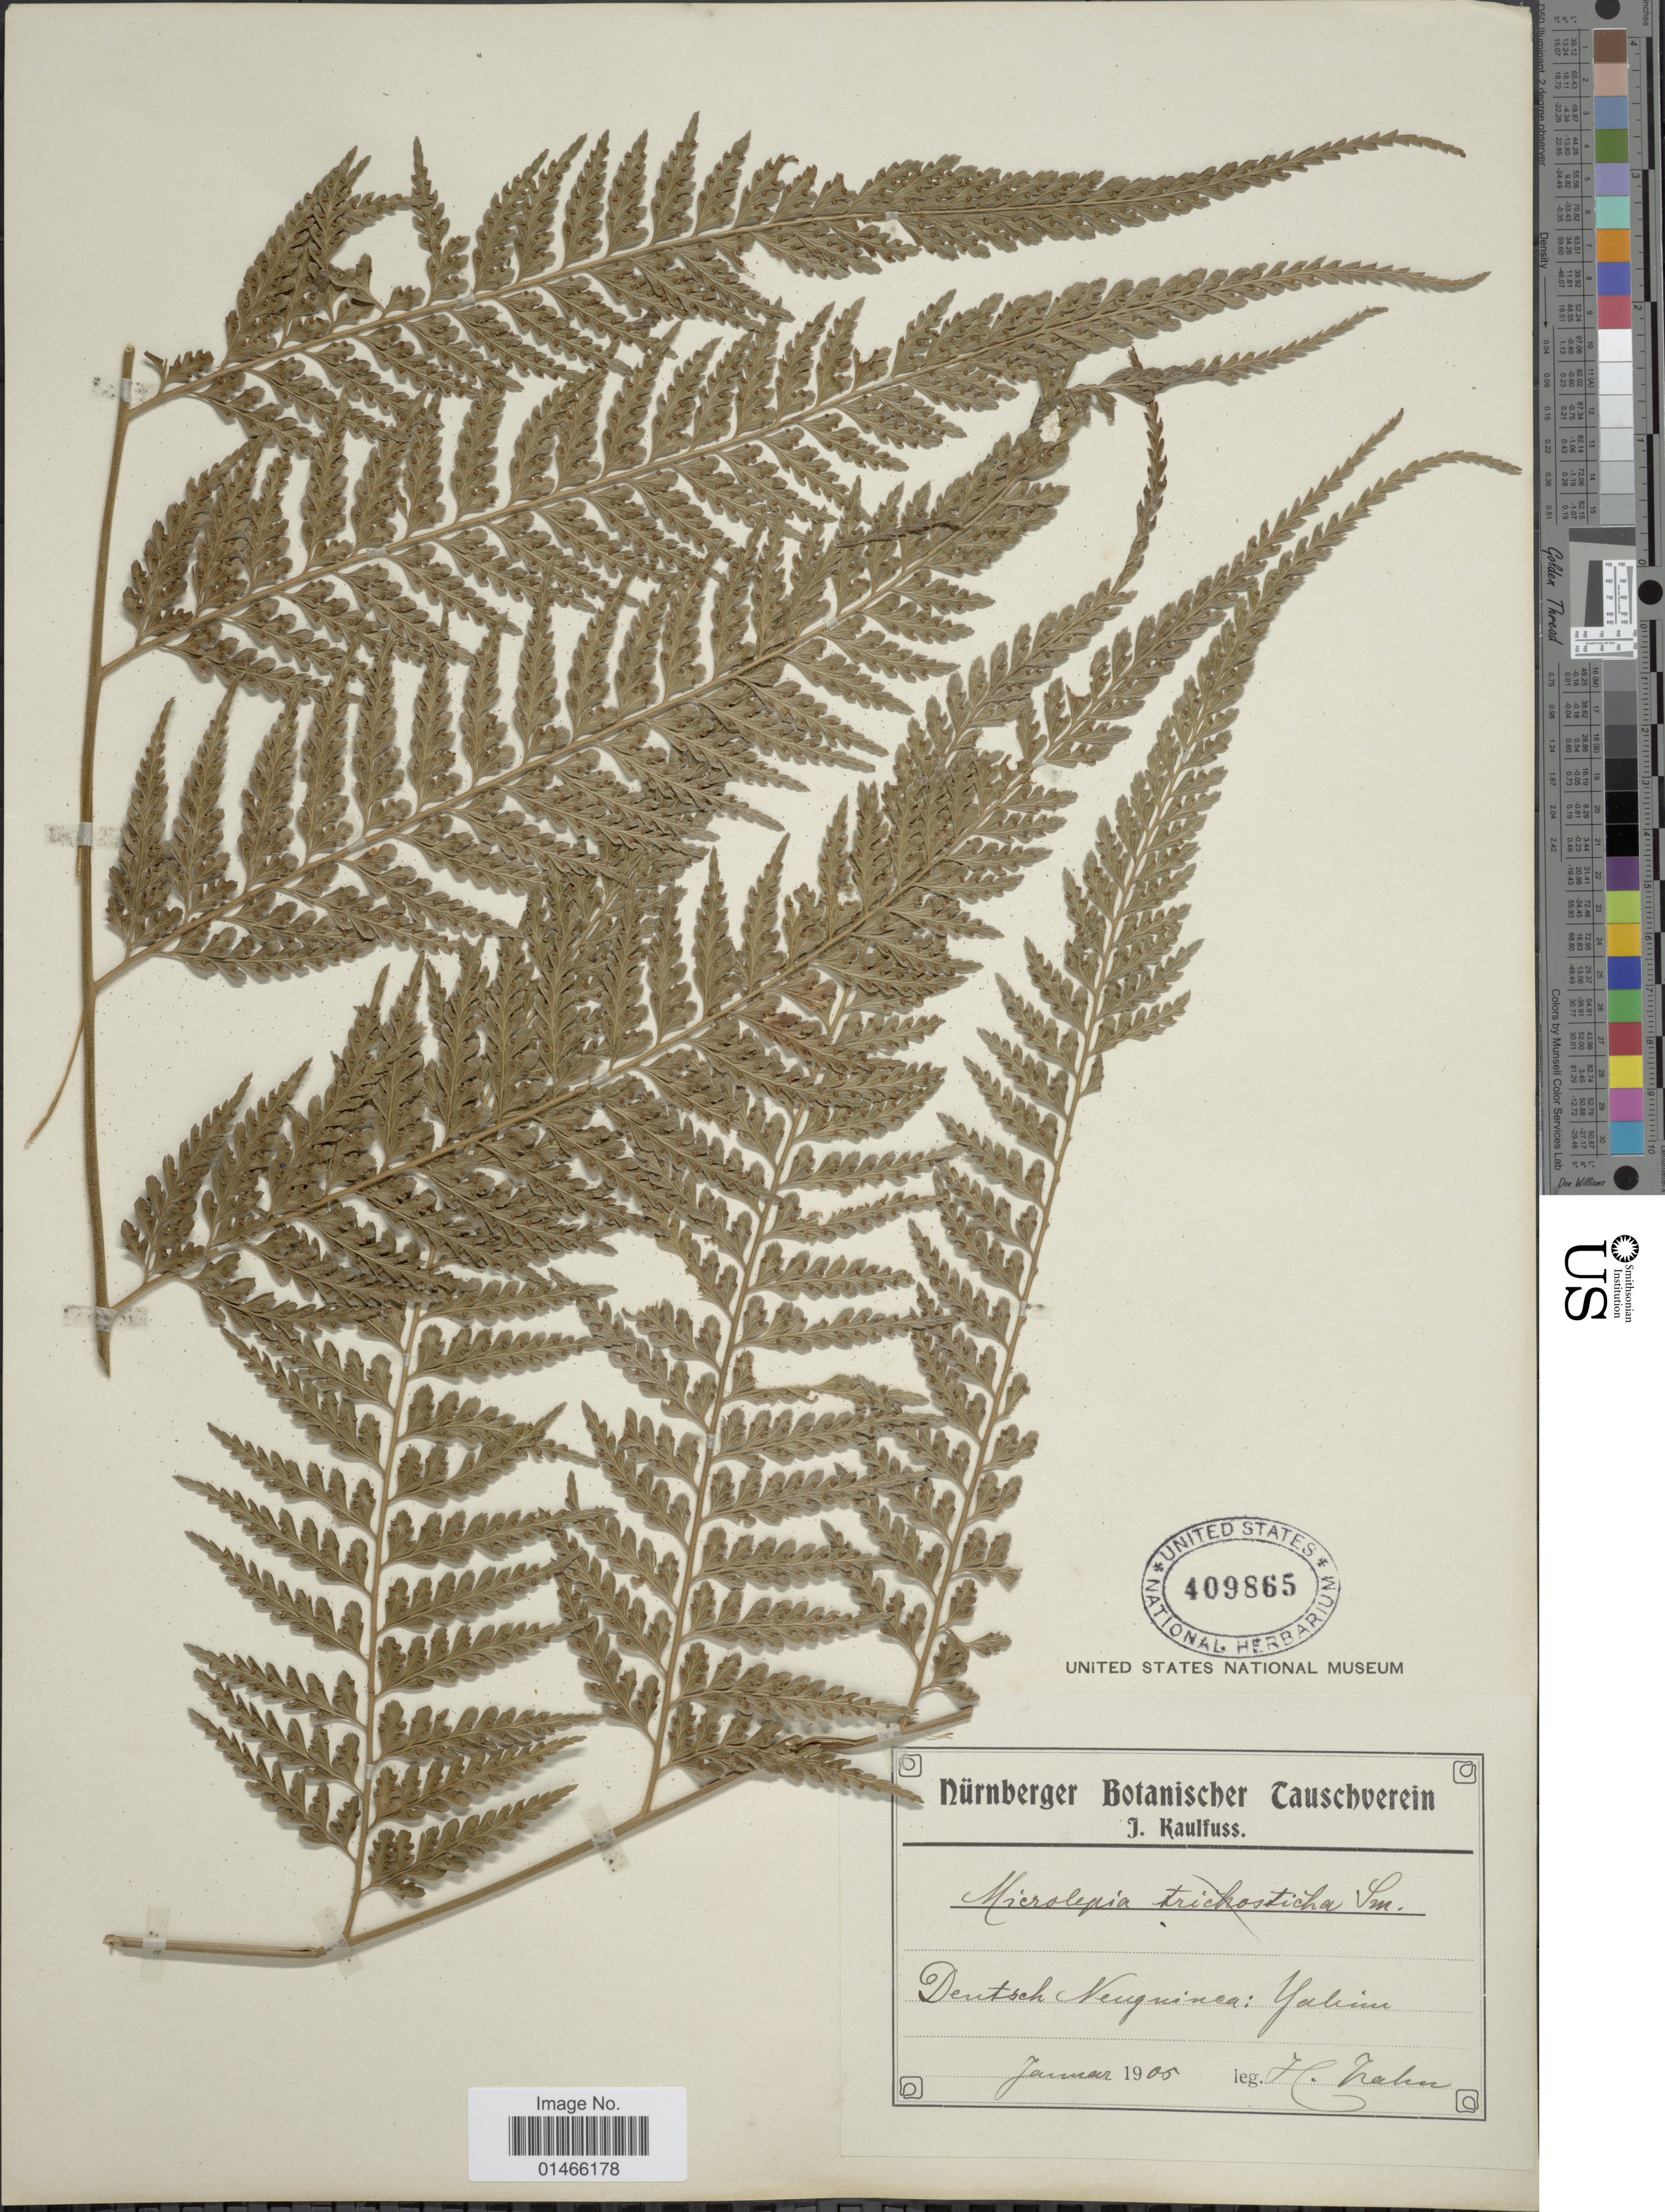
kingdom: Plantae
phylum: Tracheophyta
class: Polypodiopsida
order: Polypodiales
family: Dennstaedtiaceae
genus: Microlepia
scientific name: Microlepia sp.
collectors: H. Hahn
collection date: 1905-01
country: Papua New Guinea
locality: Deutsch Neuguinea: Yabim.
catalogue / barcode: US 409865